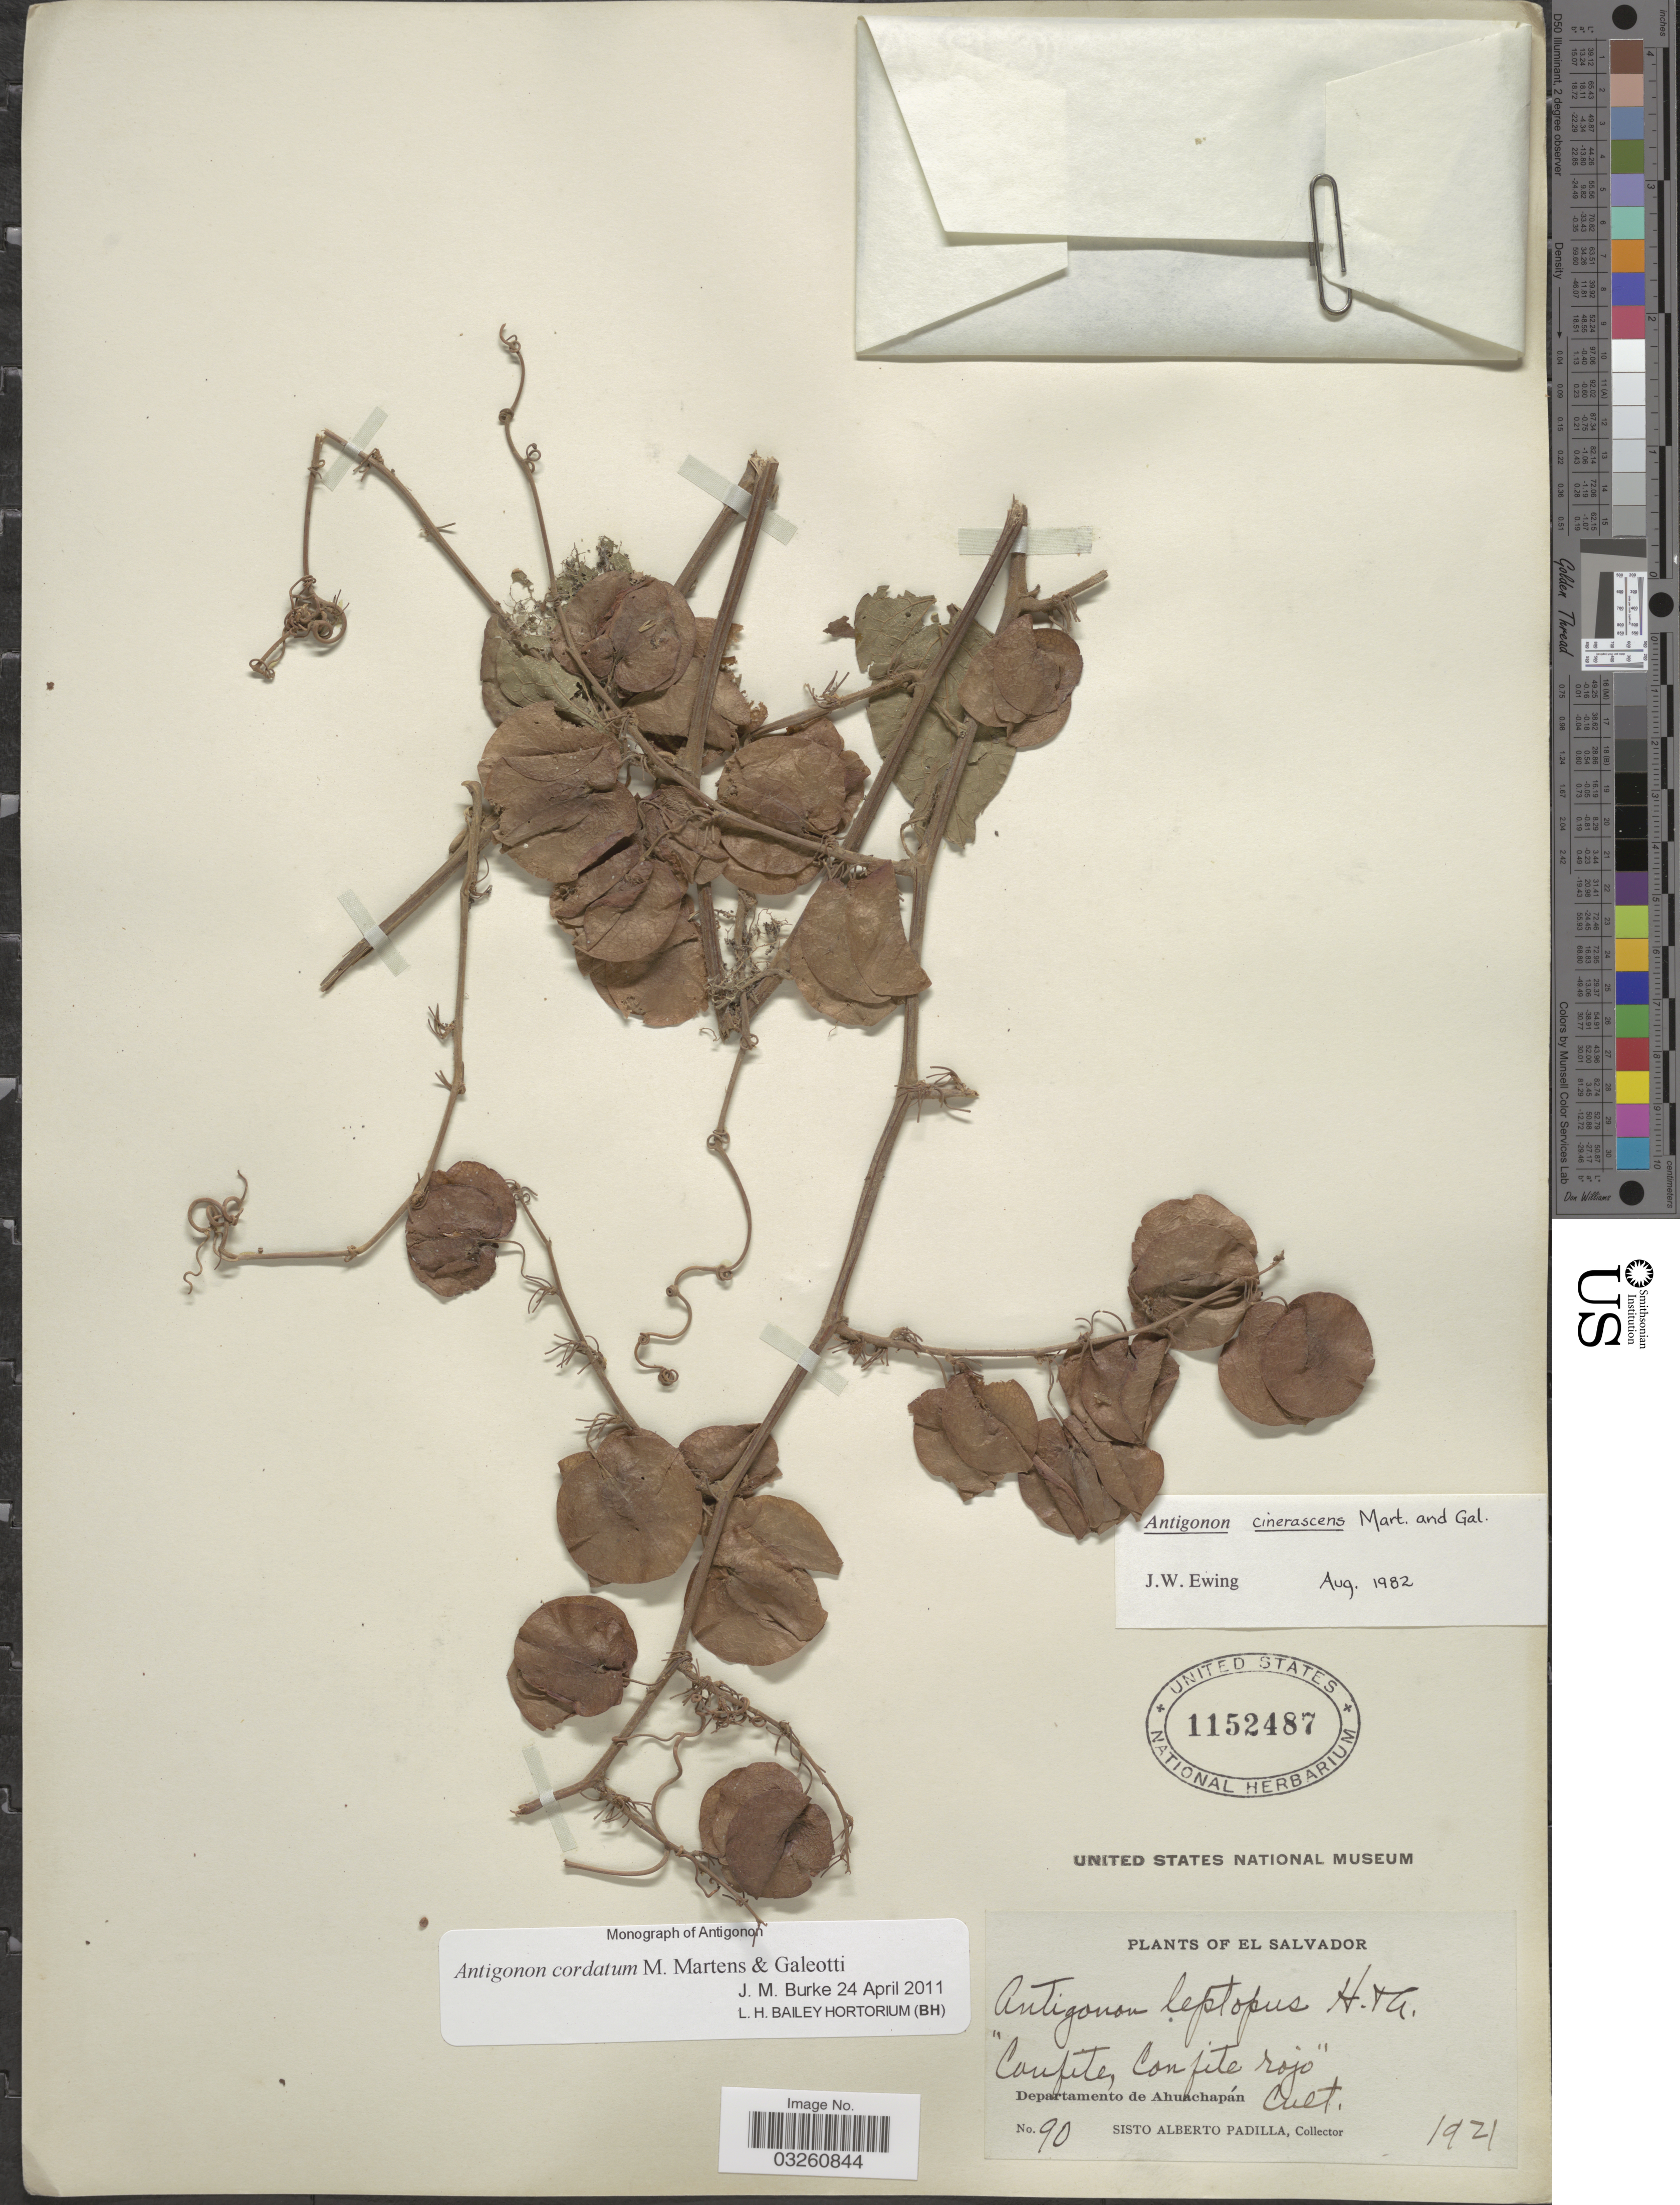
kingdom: Plantae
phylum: Tracheophyta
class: Magnoliopsida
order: Caryophyllales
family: Polygonaceae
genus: Antigonon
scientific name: Antigonon cordatum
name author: M. Martens & Galeotti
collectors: S. A. Padilla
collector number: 90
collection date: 1921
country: El Salvador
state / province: Ahuachapan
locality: Departamento de Ahuachapán.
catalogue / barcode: US 1152487